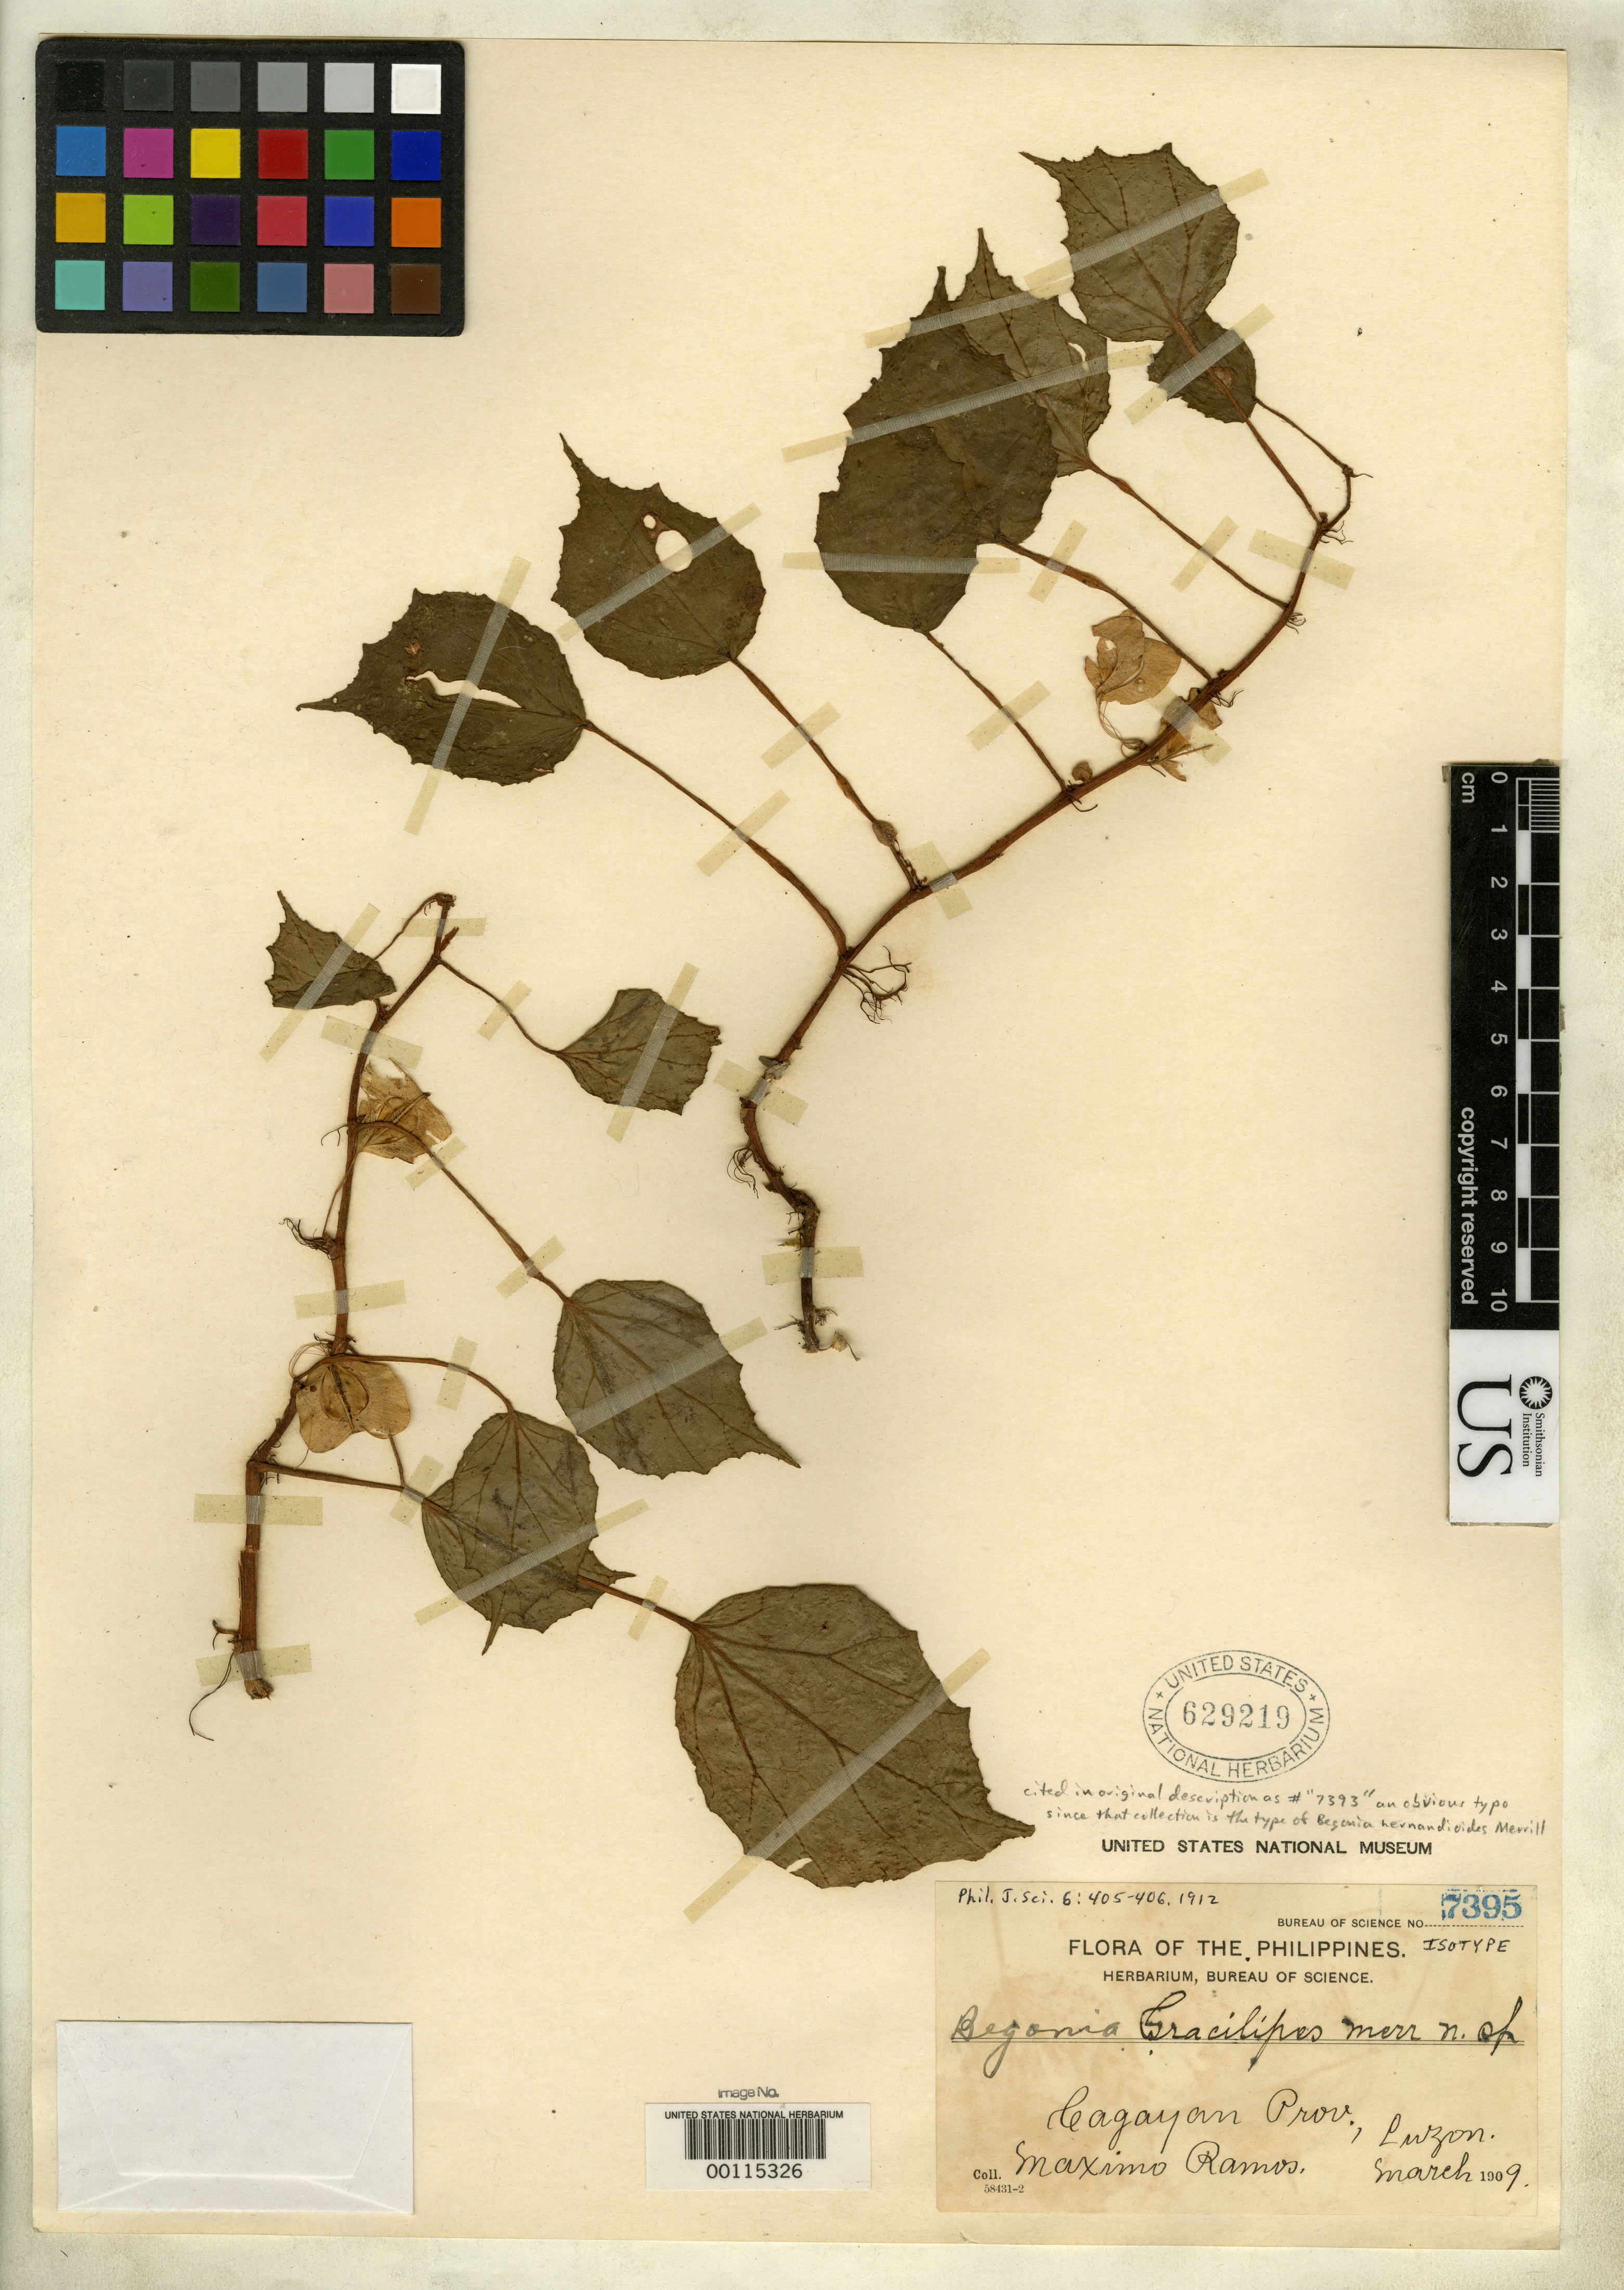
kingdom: Plantae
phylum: Tracheophyta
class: Magnoliopsida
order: Cucurbitales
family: Begoniaceae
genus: Begonia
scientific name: Begonia gracilipes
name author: Merr.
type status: Isotype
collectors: M. Ramos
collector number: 7395/7393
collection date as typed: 13 Mar 1909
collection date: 1909-03-13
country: Philippines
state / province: Cagayan Valley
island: Luzon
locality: Claveria. Cagayan.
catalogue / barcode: US 629219